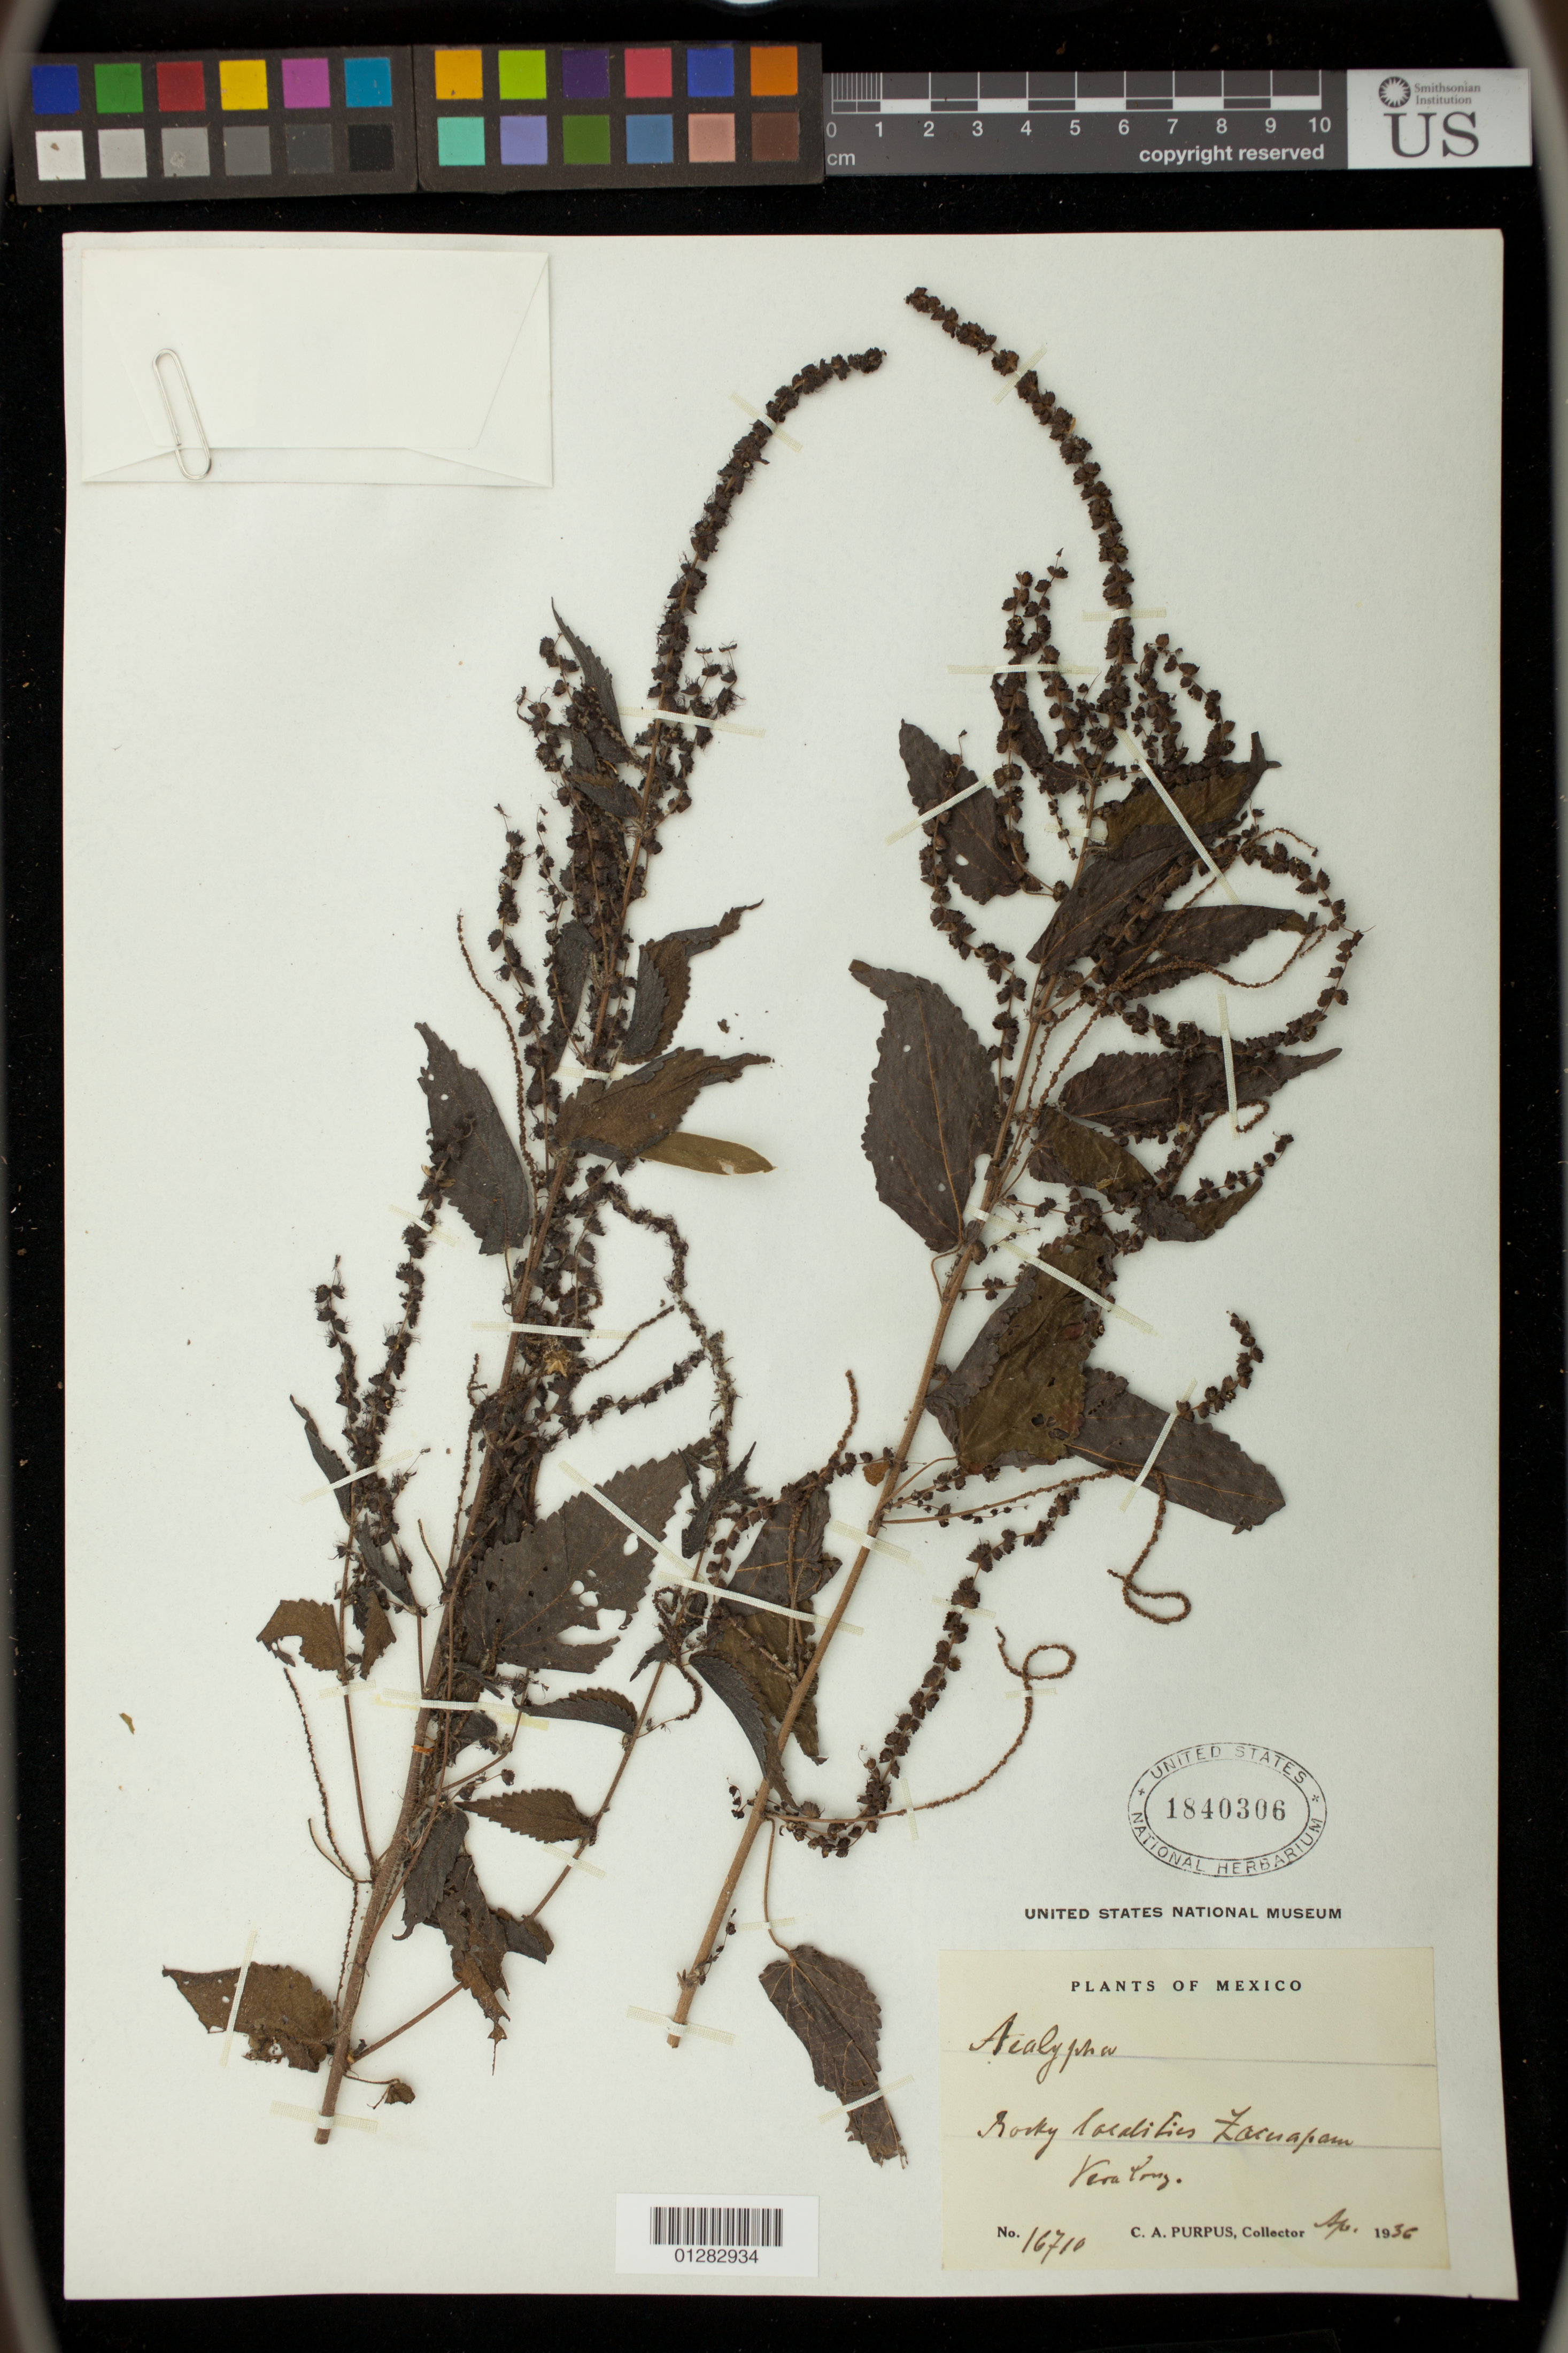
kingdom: Plantae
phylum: Tracheophyta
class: Magnoliopsida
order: Malpighiales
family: Euphorbiaceae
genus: Acalypha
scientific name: Acalypha sp.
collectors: C. A. Purpus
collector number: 16710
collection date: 1936-04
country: Mexico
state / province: Veracruz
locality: Zacuapan, Verz Cruz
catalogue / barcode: US 1840306